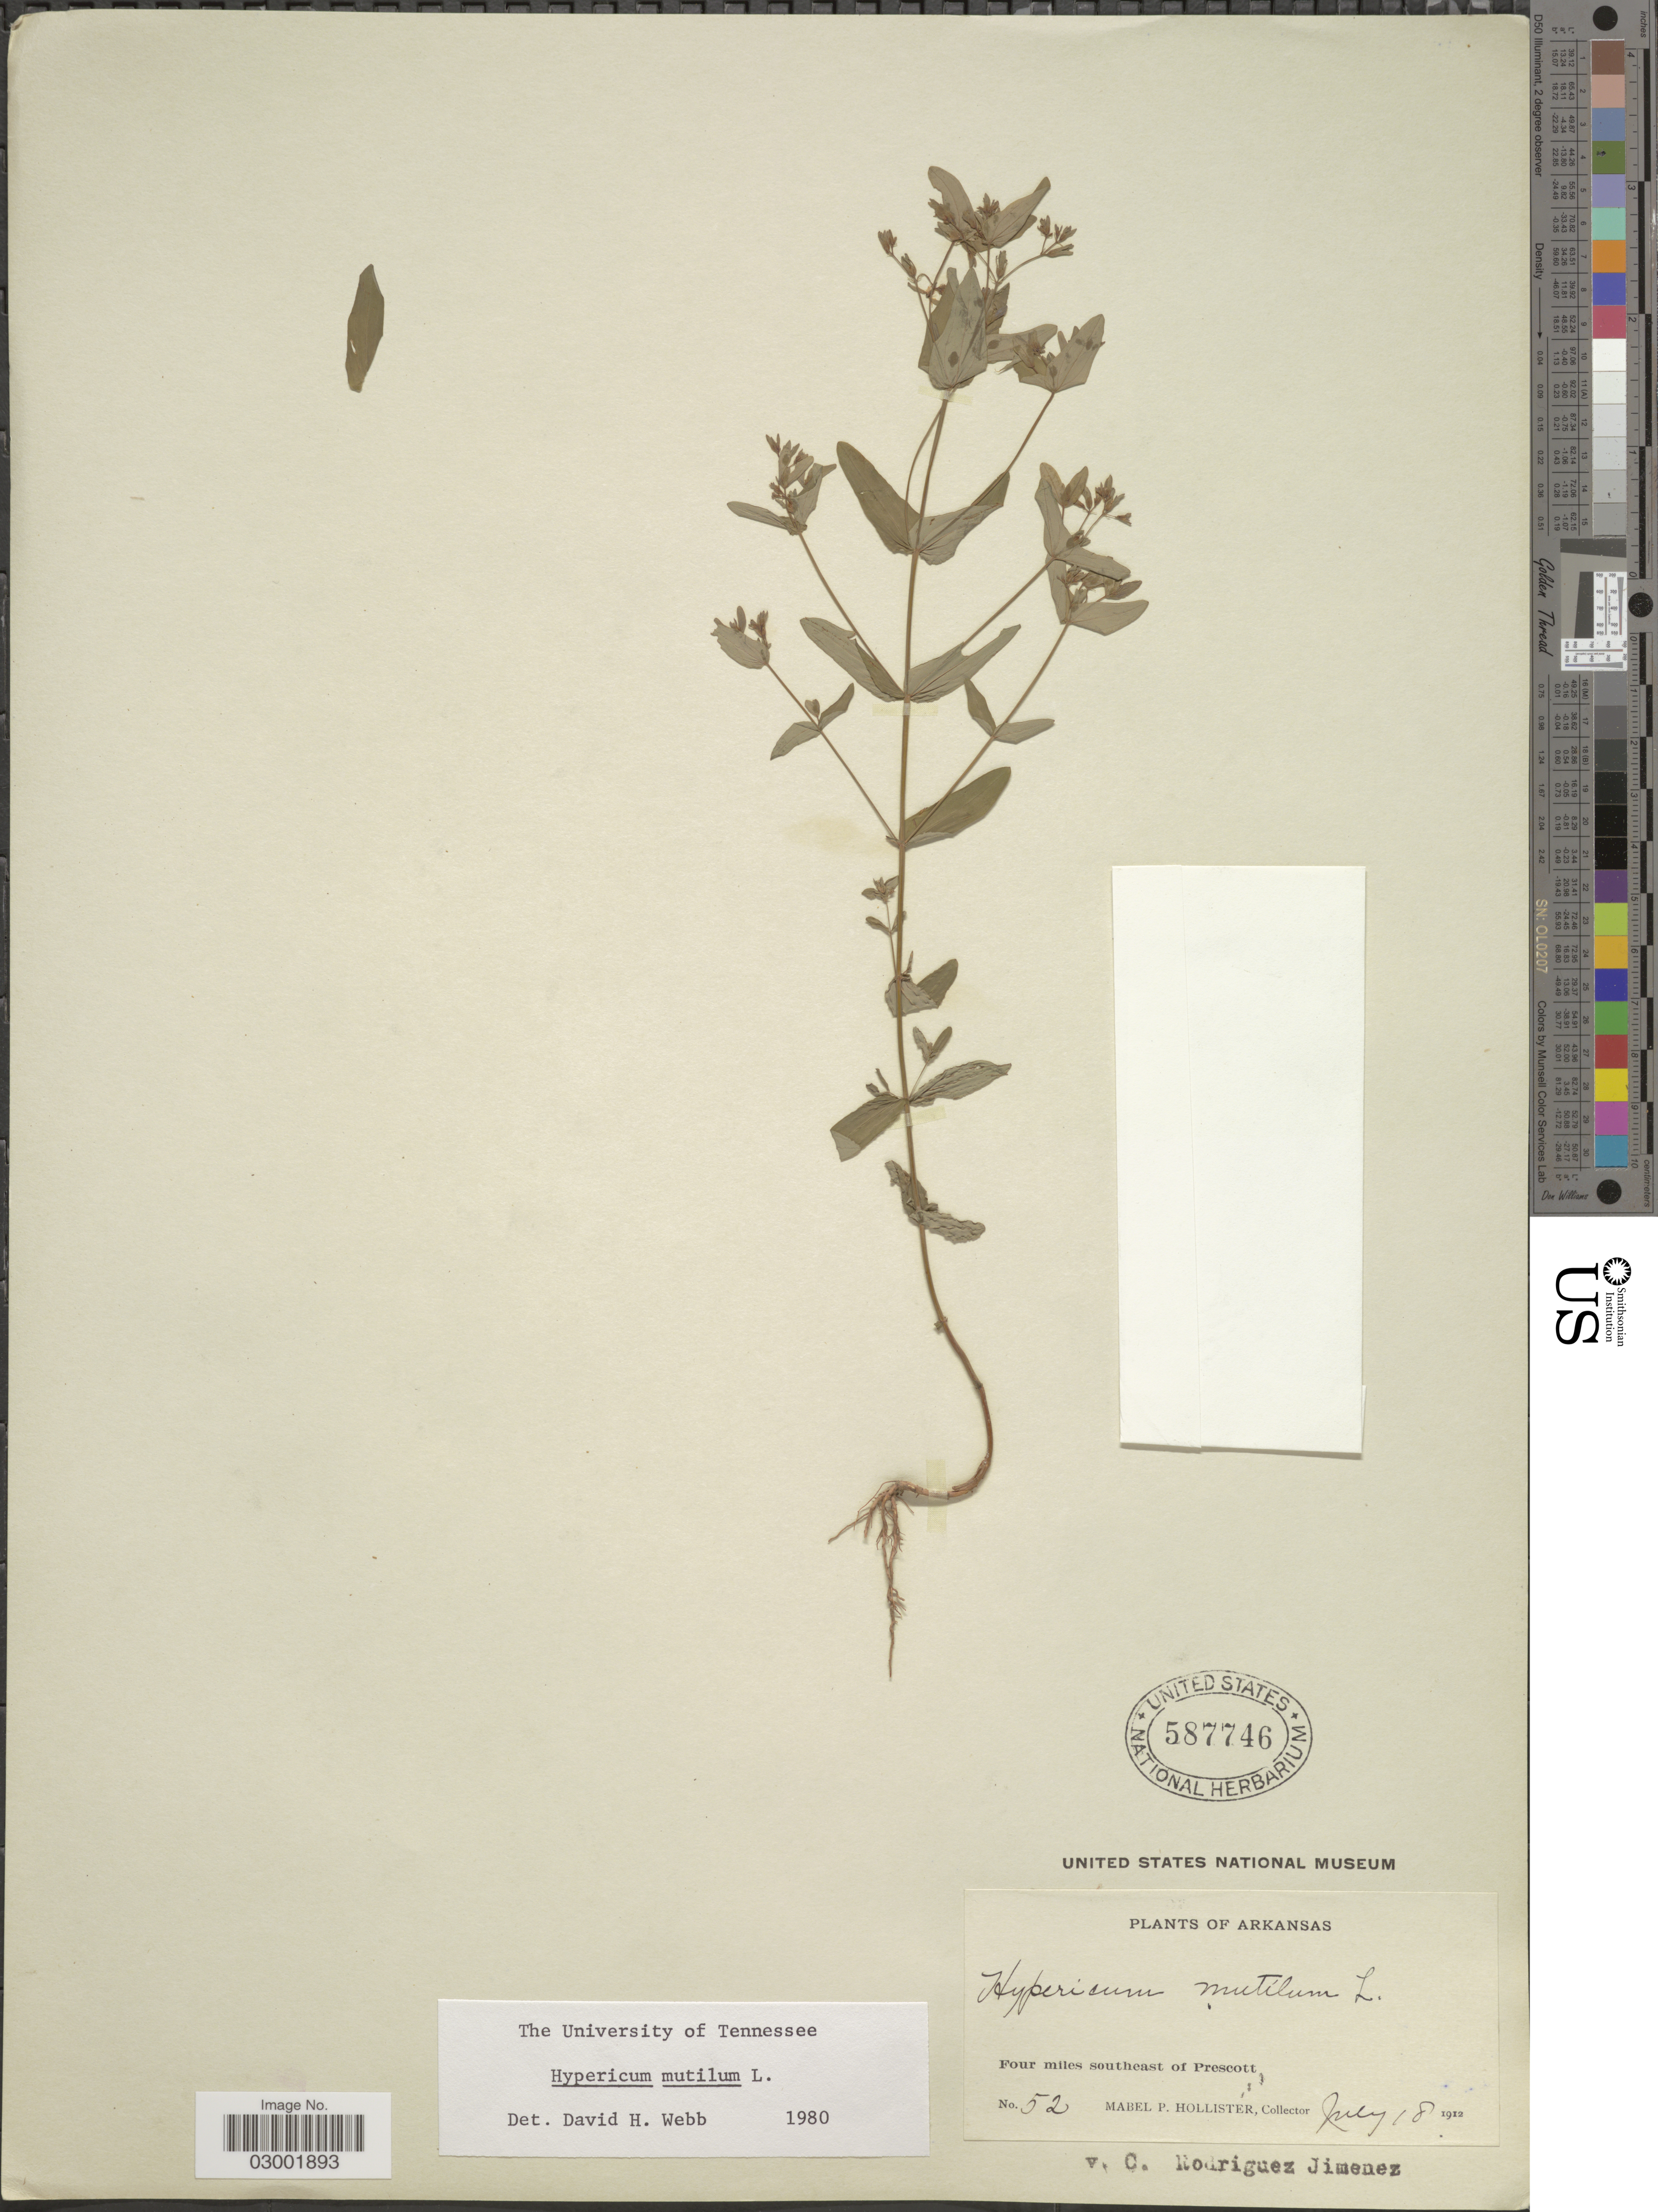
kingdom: Plantae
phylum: Tracheophyta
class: Magnoliopsida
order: Malpighiales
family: Hypericaceae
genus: Hypericum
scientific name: Hypericum mutilum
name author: L.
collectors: M. Hollister & C. Rodríguez Jiménez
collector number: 52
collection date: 1912-07-18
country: United States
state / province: Arkansas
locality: Four miles southeast of Prescott.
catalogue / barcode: US 587746